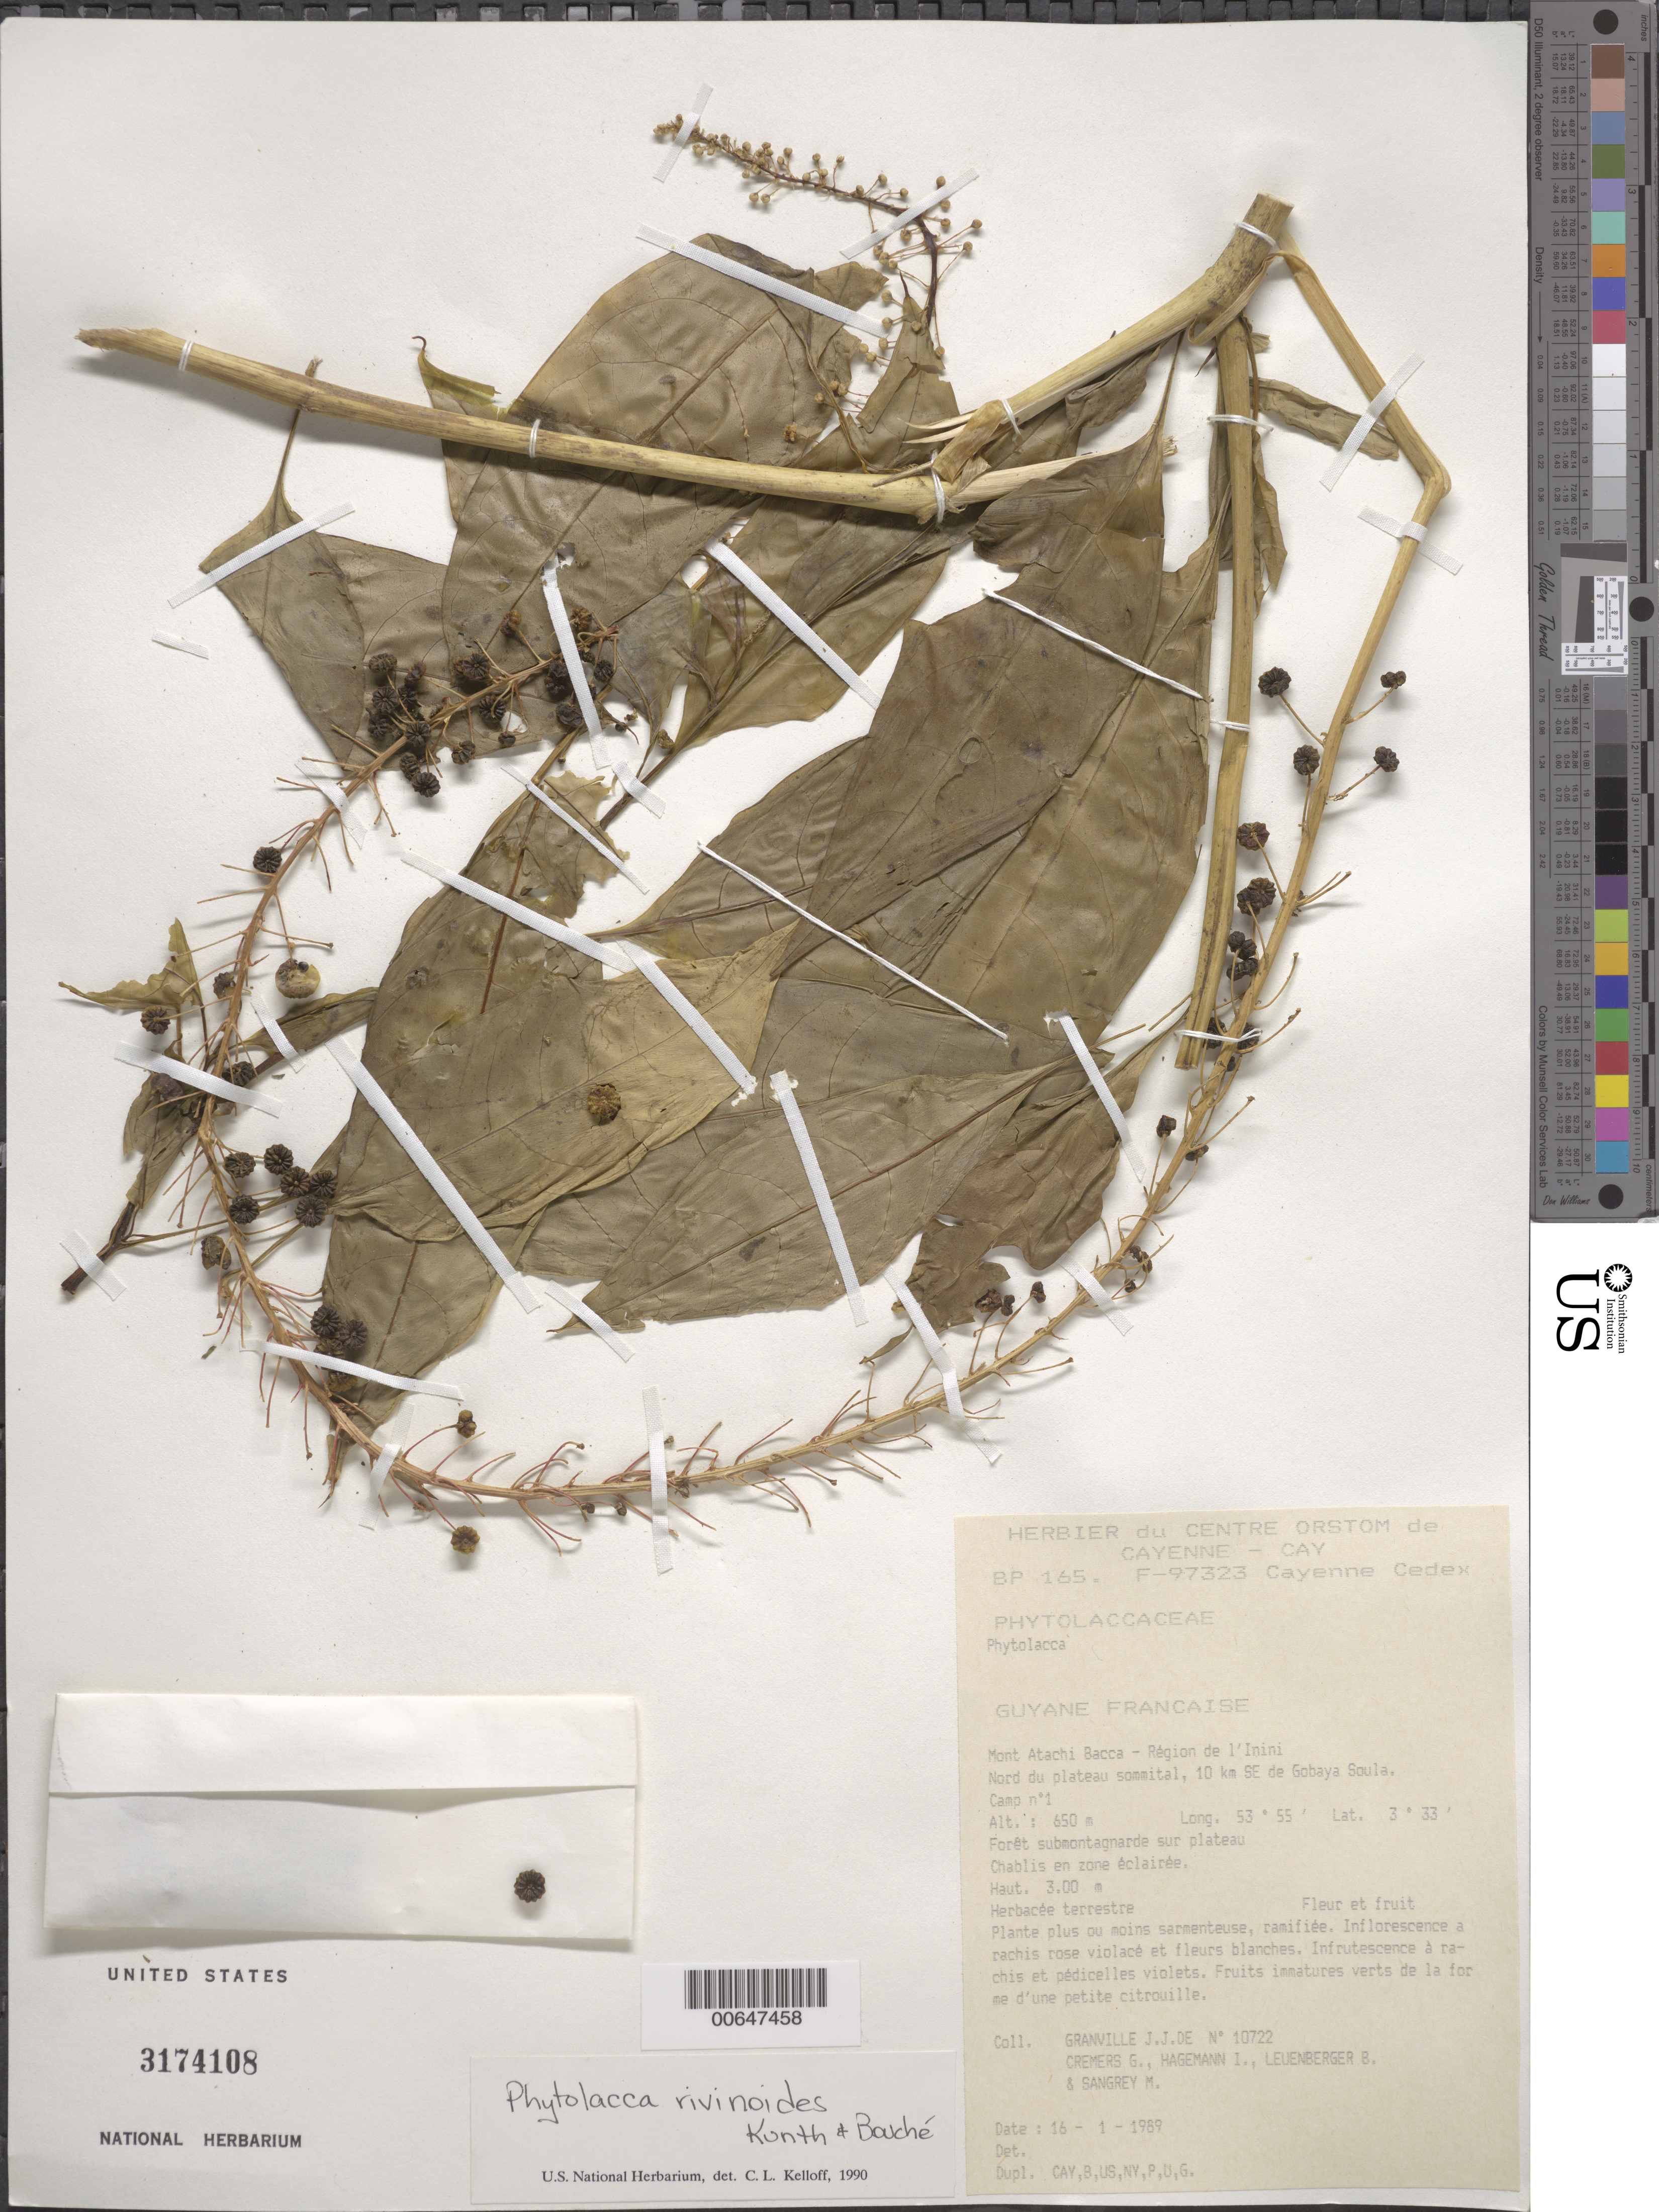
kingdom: Plantae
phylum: Tracheophyta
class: Magnoliopsida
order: Caryophyllales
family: Phytolaccaceae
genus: Phytolacca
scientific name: Phytolacca rivinoides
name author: Kunth & C.D. Bouché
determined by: DeFilipps, R. A.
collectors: J.-J. de Granville, G. Cremers, J. Hagemann, B. E. Leuenberger & M. S. Sangrey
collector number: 10722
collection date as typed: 16-Jan-89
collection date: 1989-01-16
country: French Guiana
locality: Mont Atachi Bacca, région de l'Inini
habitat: Forêt submontagnarde sur plateau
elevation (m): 650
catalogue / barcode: US 3174108